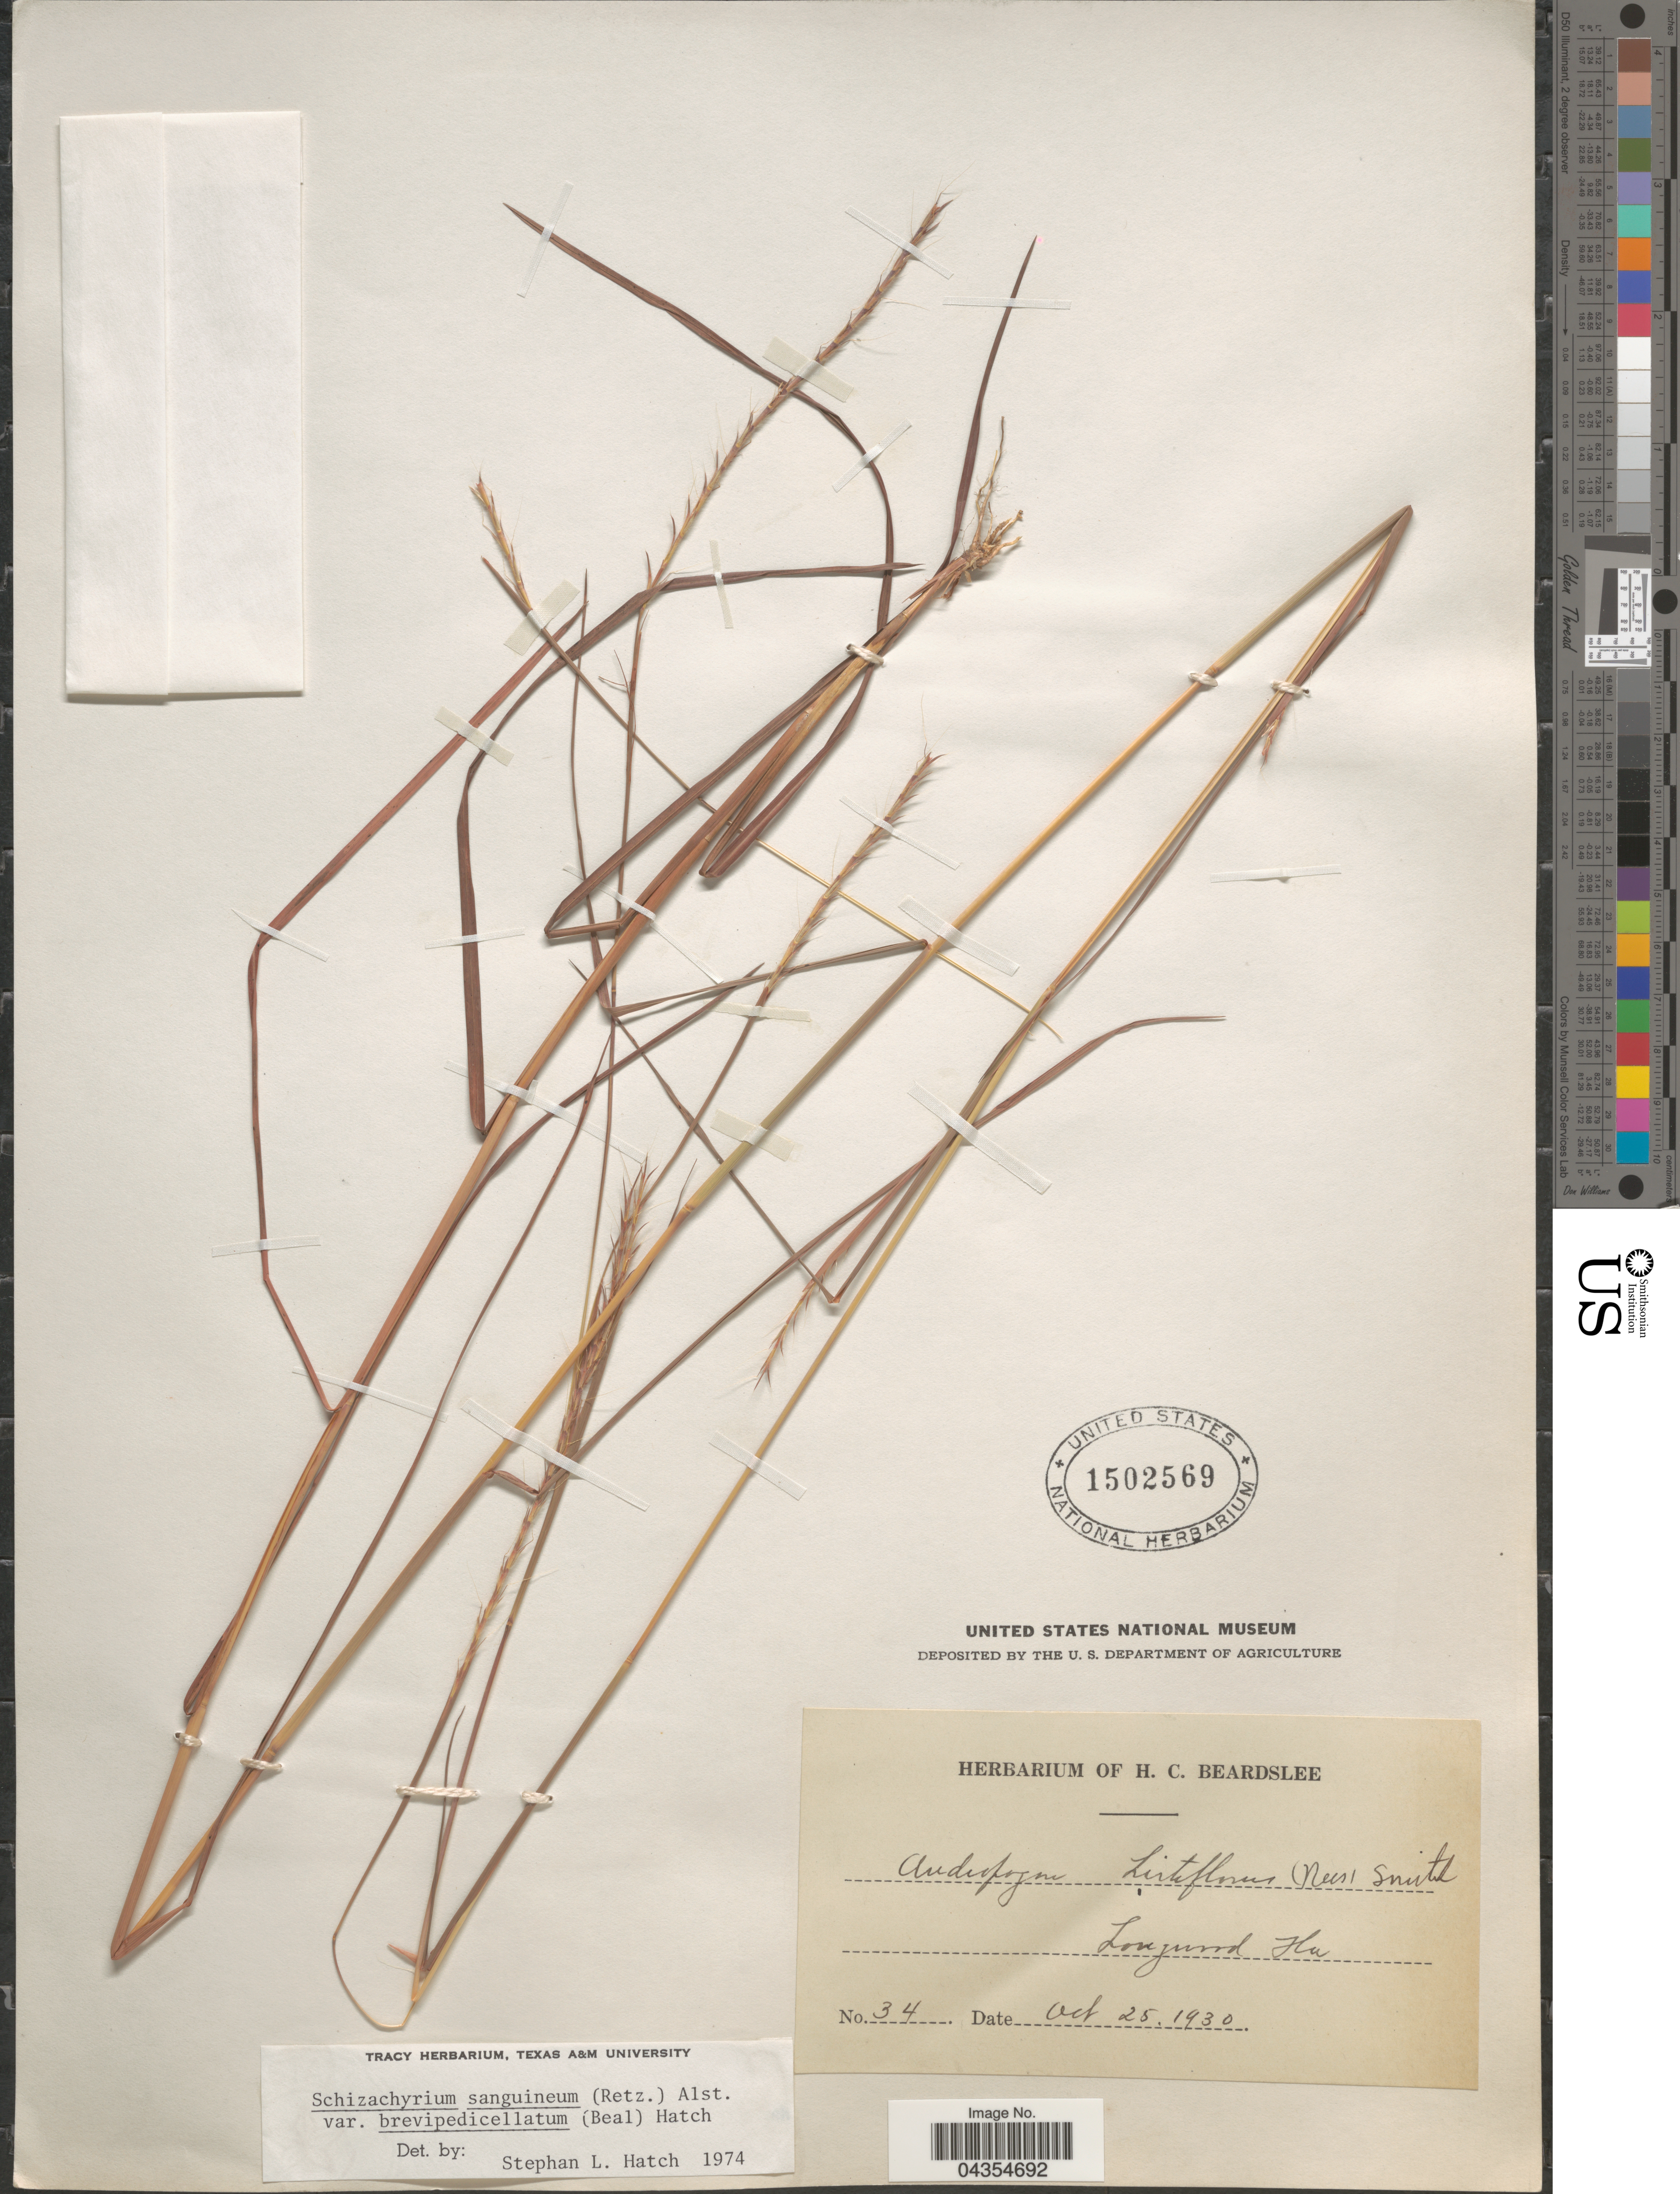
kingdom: Plantae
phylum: Tracheophyta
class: Liliopsida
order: Poales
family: Poaceae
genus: Schizachyrium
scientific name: Schizachyrium sanguineum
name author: (Retz.) Alston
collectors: ex herb. H. C. Beardslee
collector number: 34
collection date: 1930-10-25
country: United States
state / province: Florida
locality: Longwood.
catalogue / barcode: US 1502569